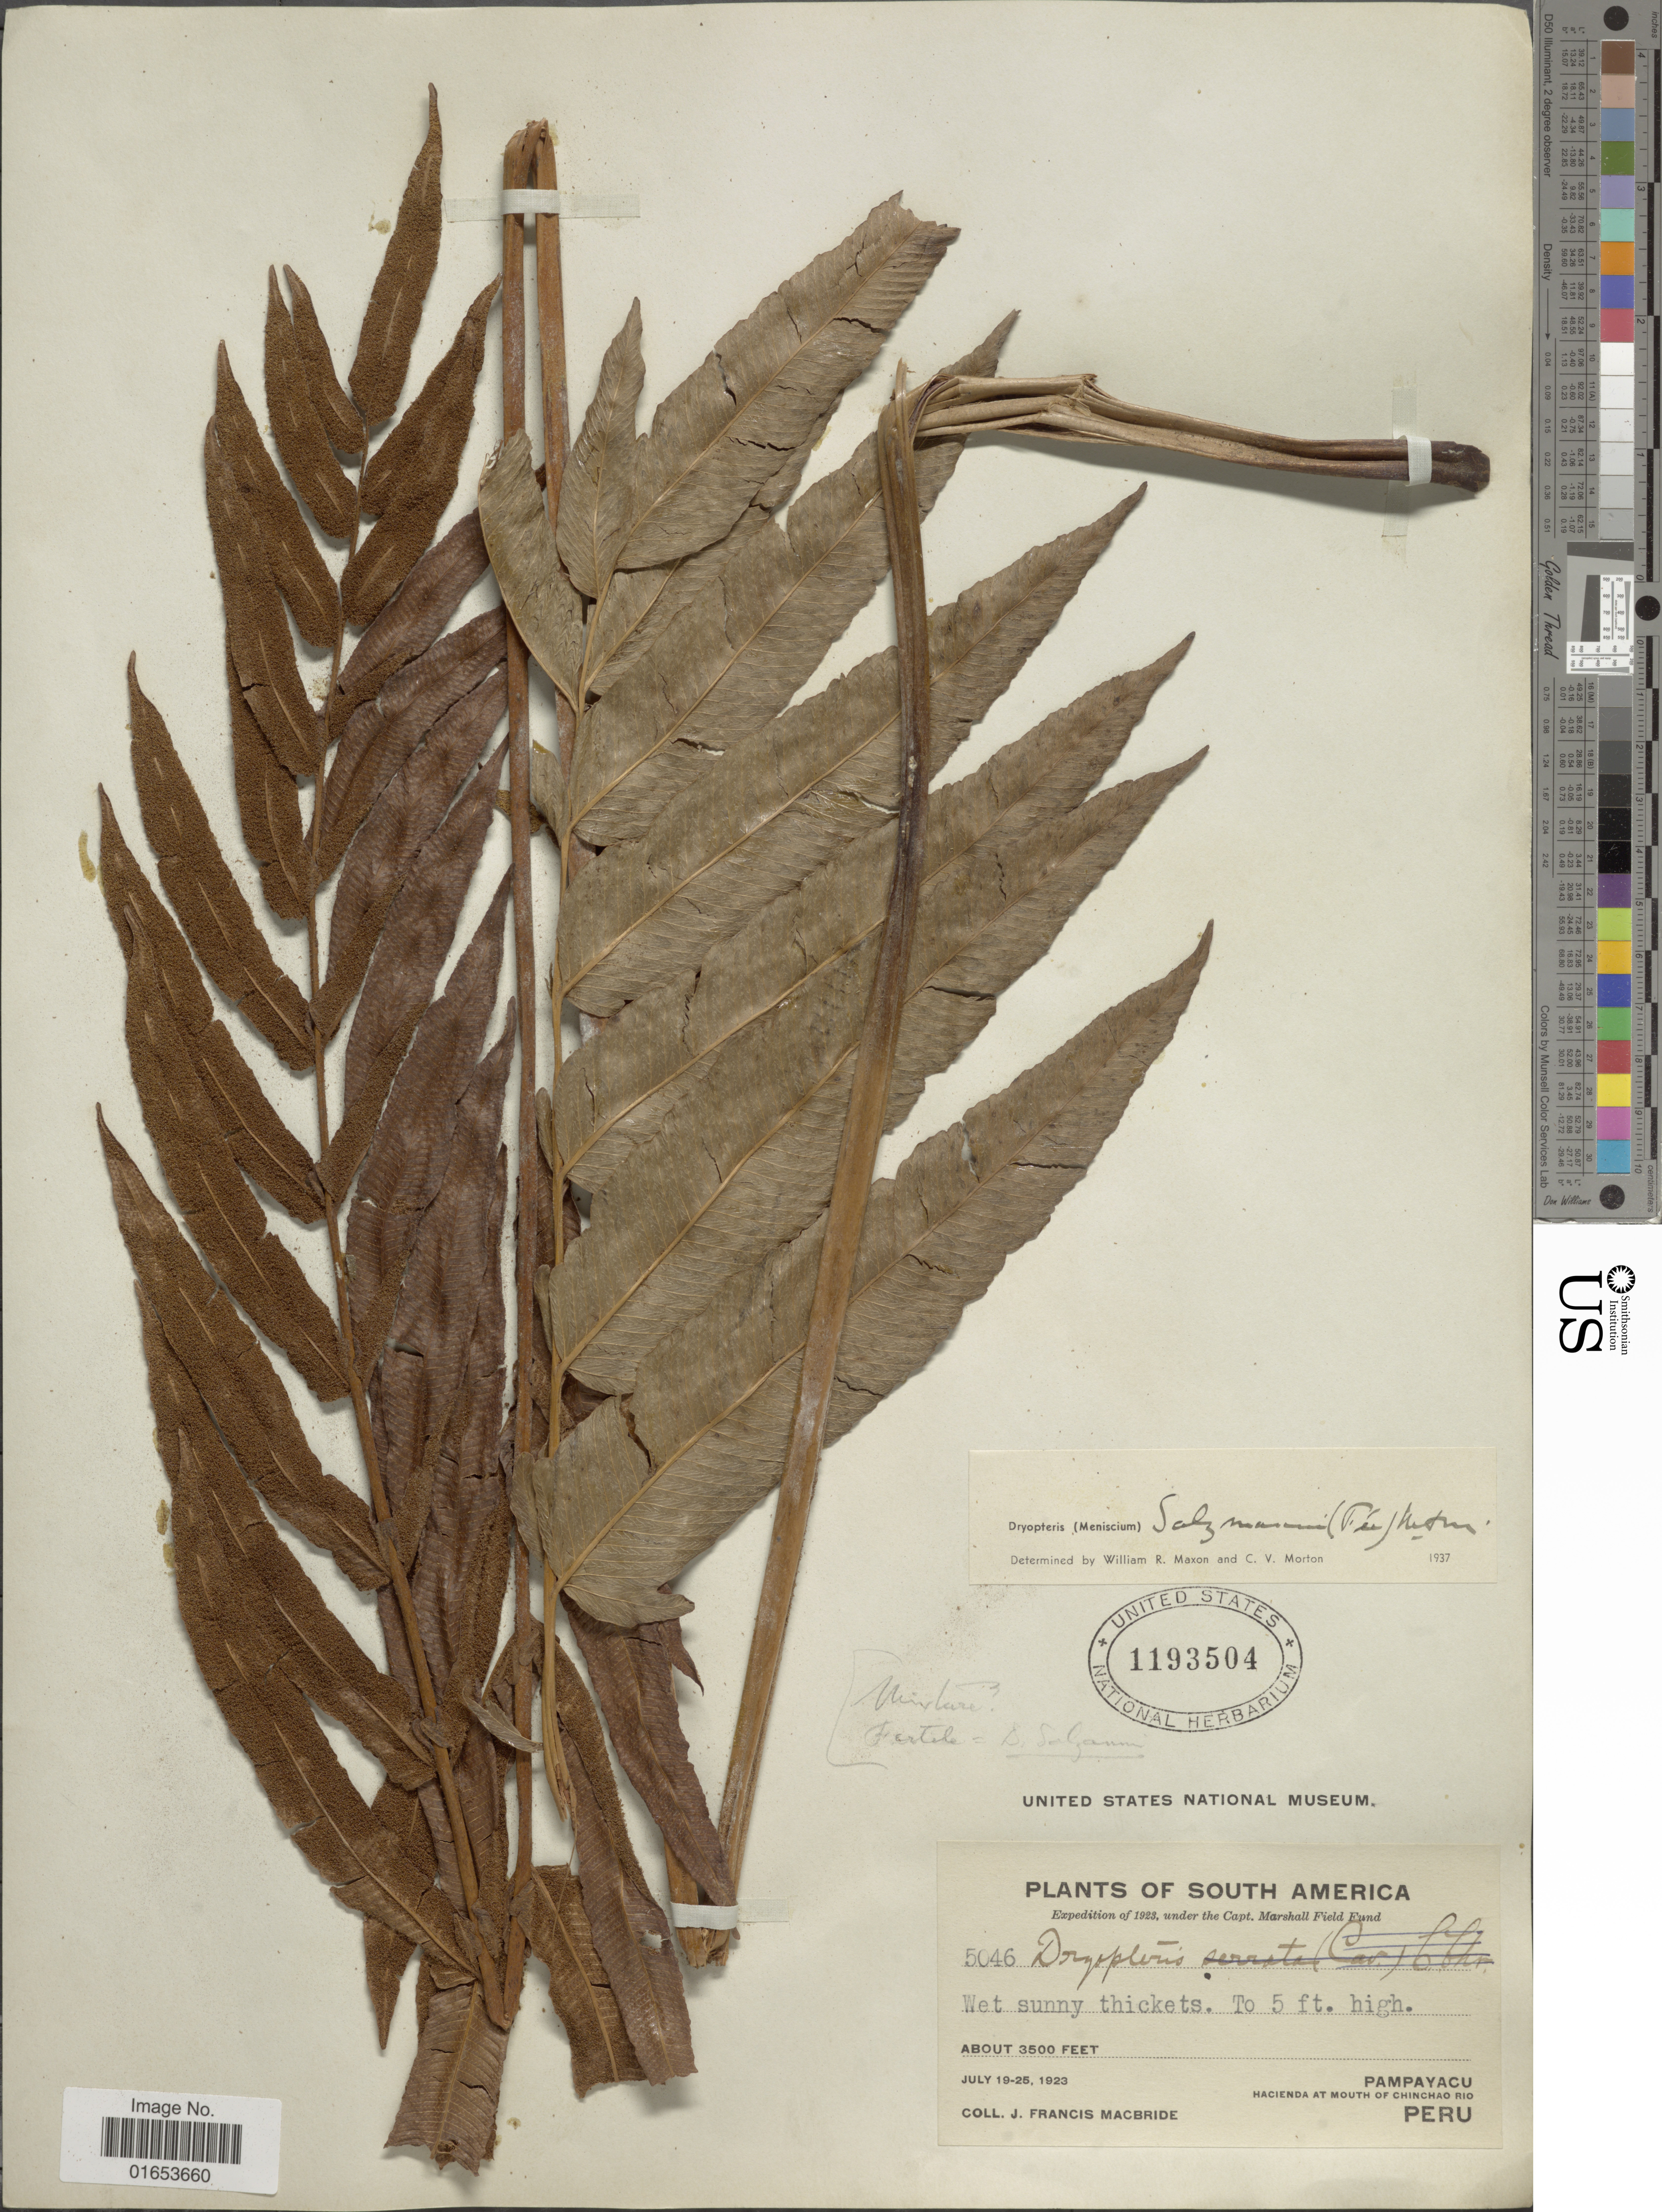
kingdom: Plantae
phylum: Tracheophyta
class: Polypodiopsida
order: Polypodiales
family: Thelypteridaceae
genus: Meniscium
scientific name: Meniscium salzmannii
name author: Fée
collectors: J. F. Macbride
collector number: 5046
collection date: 1923-07-19/1923-07-25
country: Peru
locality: Pampayacu. Hacienda at mouth of Chinchao Rio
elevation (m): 1067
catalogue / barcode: US 1193504